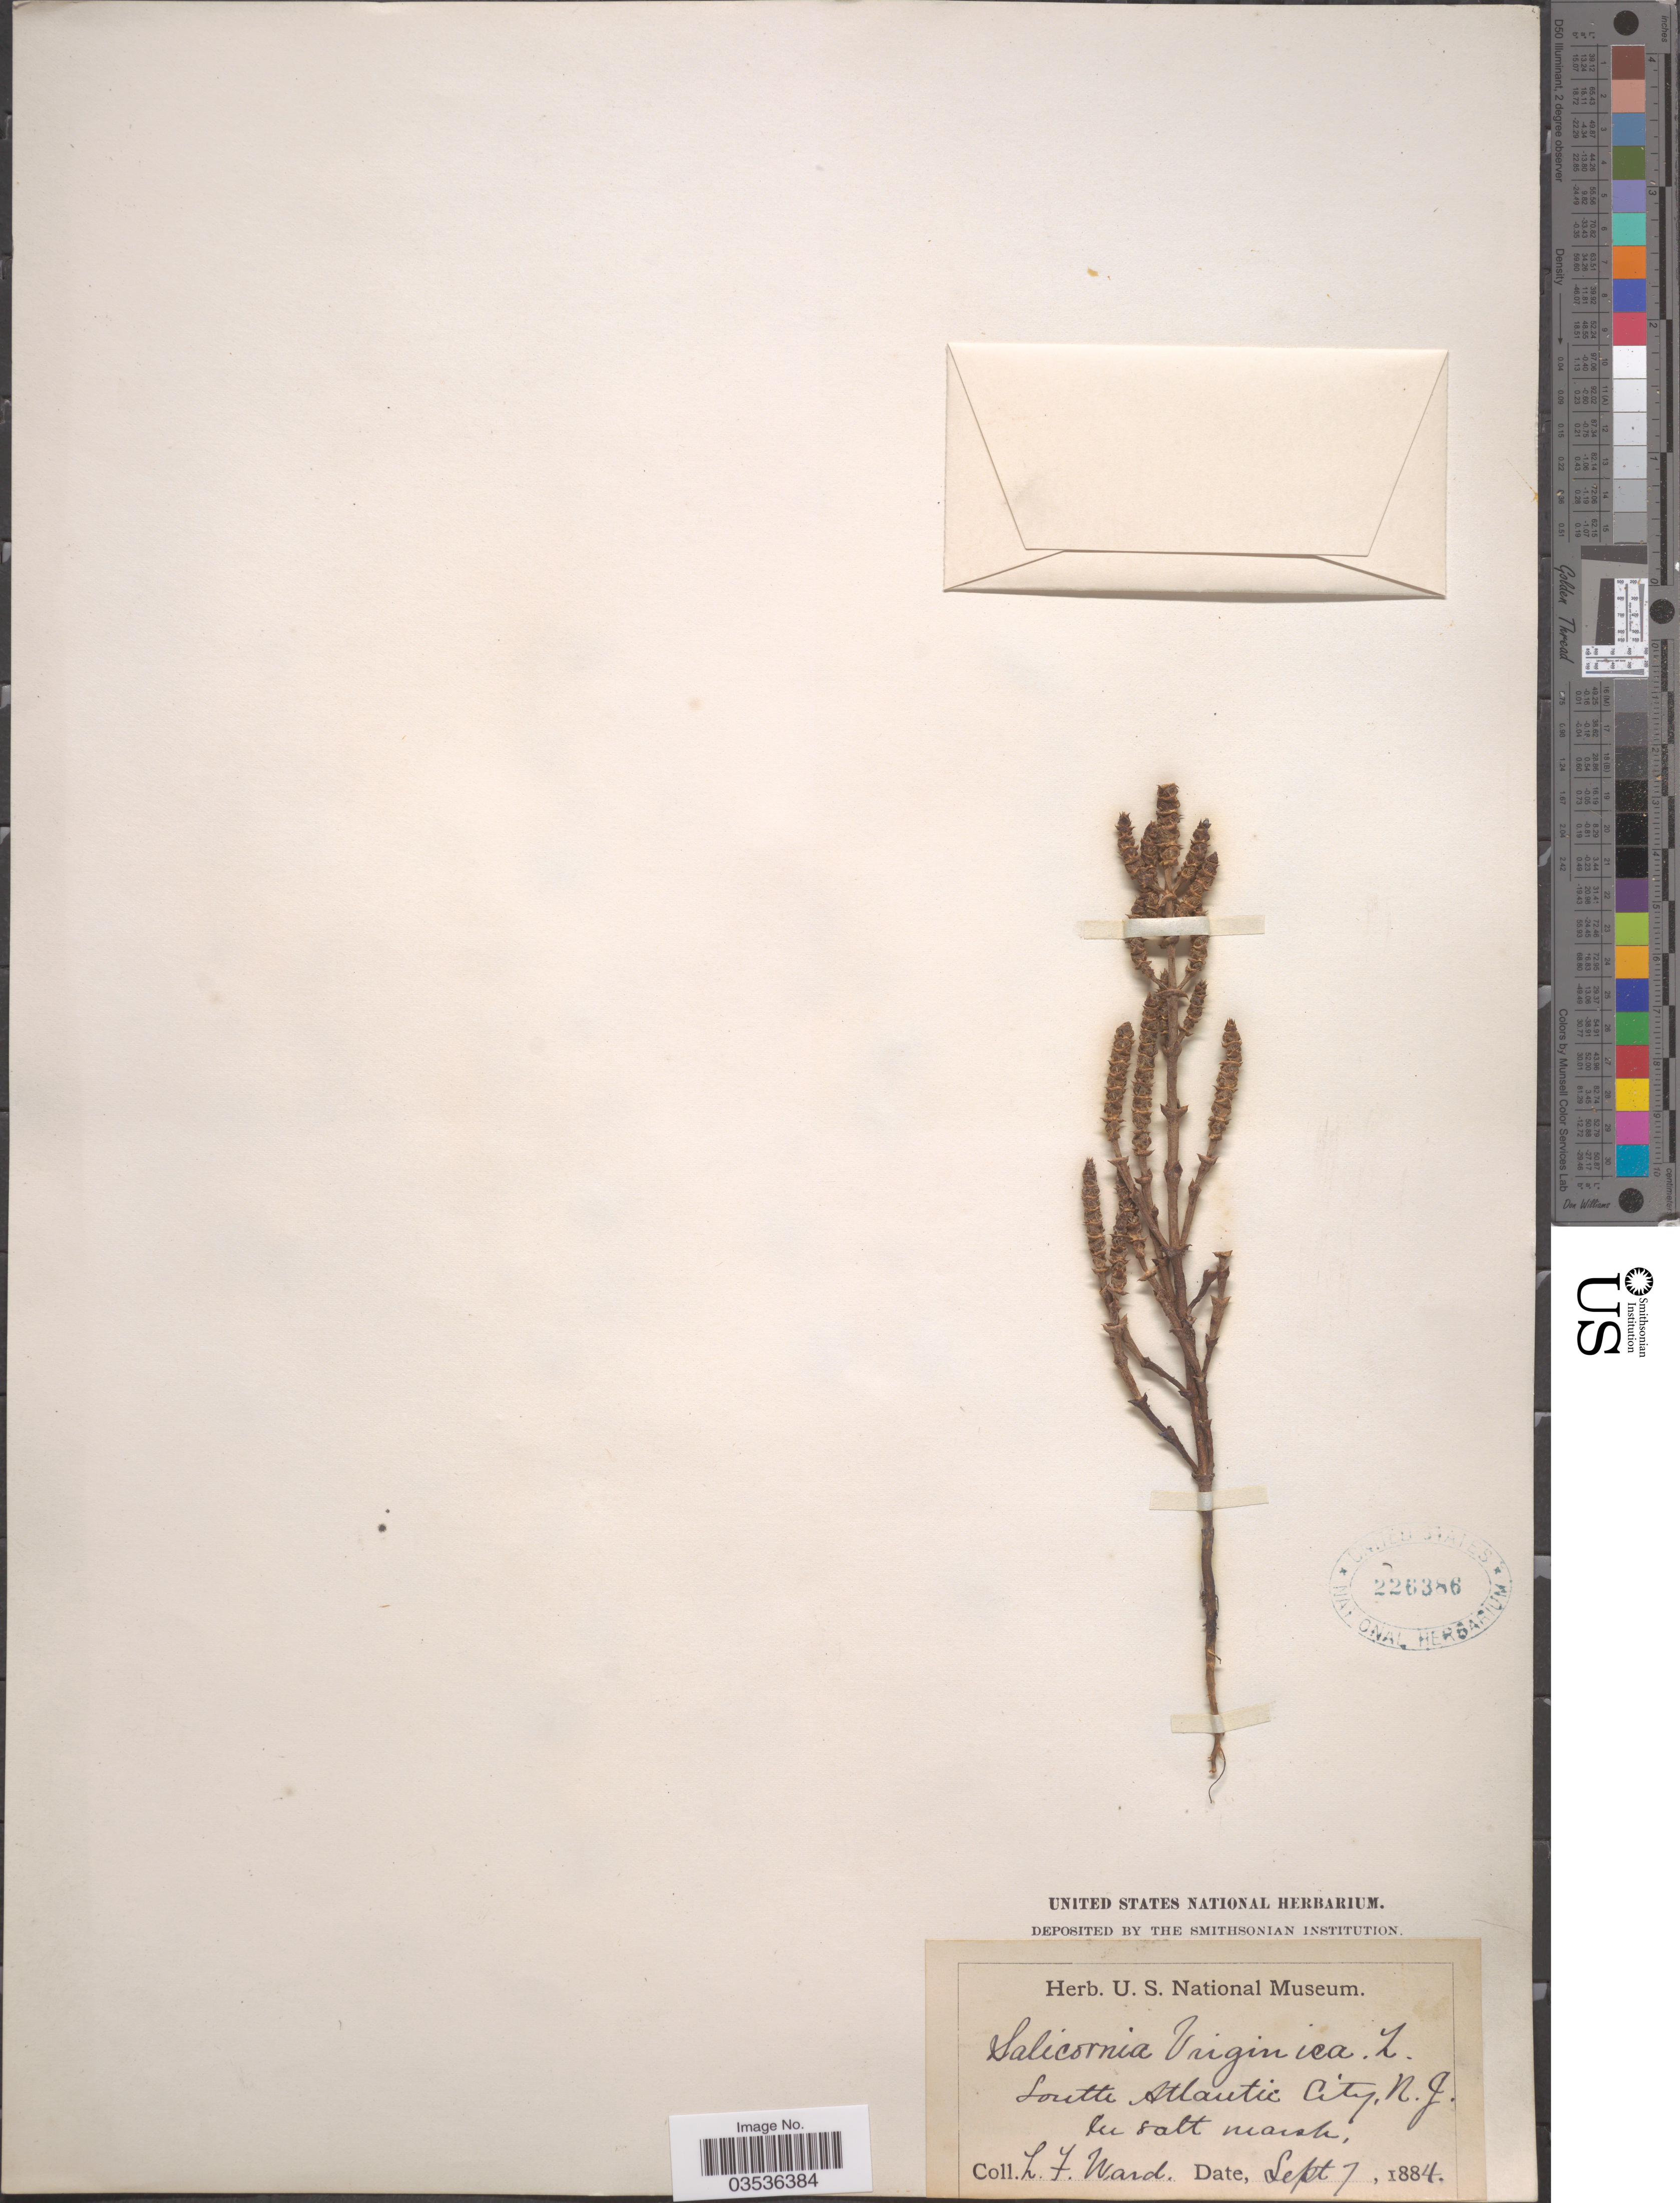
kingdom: Plantae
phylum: Tracheophyta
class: Magnoliopsida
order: Caryophyllales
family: Amaranthaceae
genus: Salicornia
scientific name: Salicornia bigelovii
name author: Torr.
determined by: Strong, Mark T., (BOT), Smithsonian Institution - National Museum of Natural History (UNITED STATES)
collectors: L. Ward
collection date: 1884-09-07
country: United States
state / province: New Jersey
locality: South Atlantic City.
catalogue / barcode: US 226386